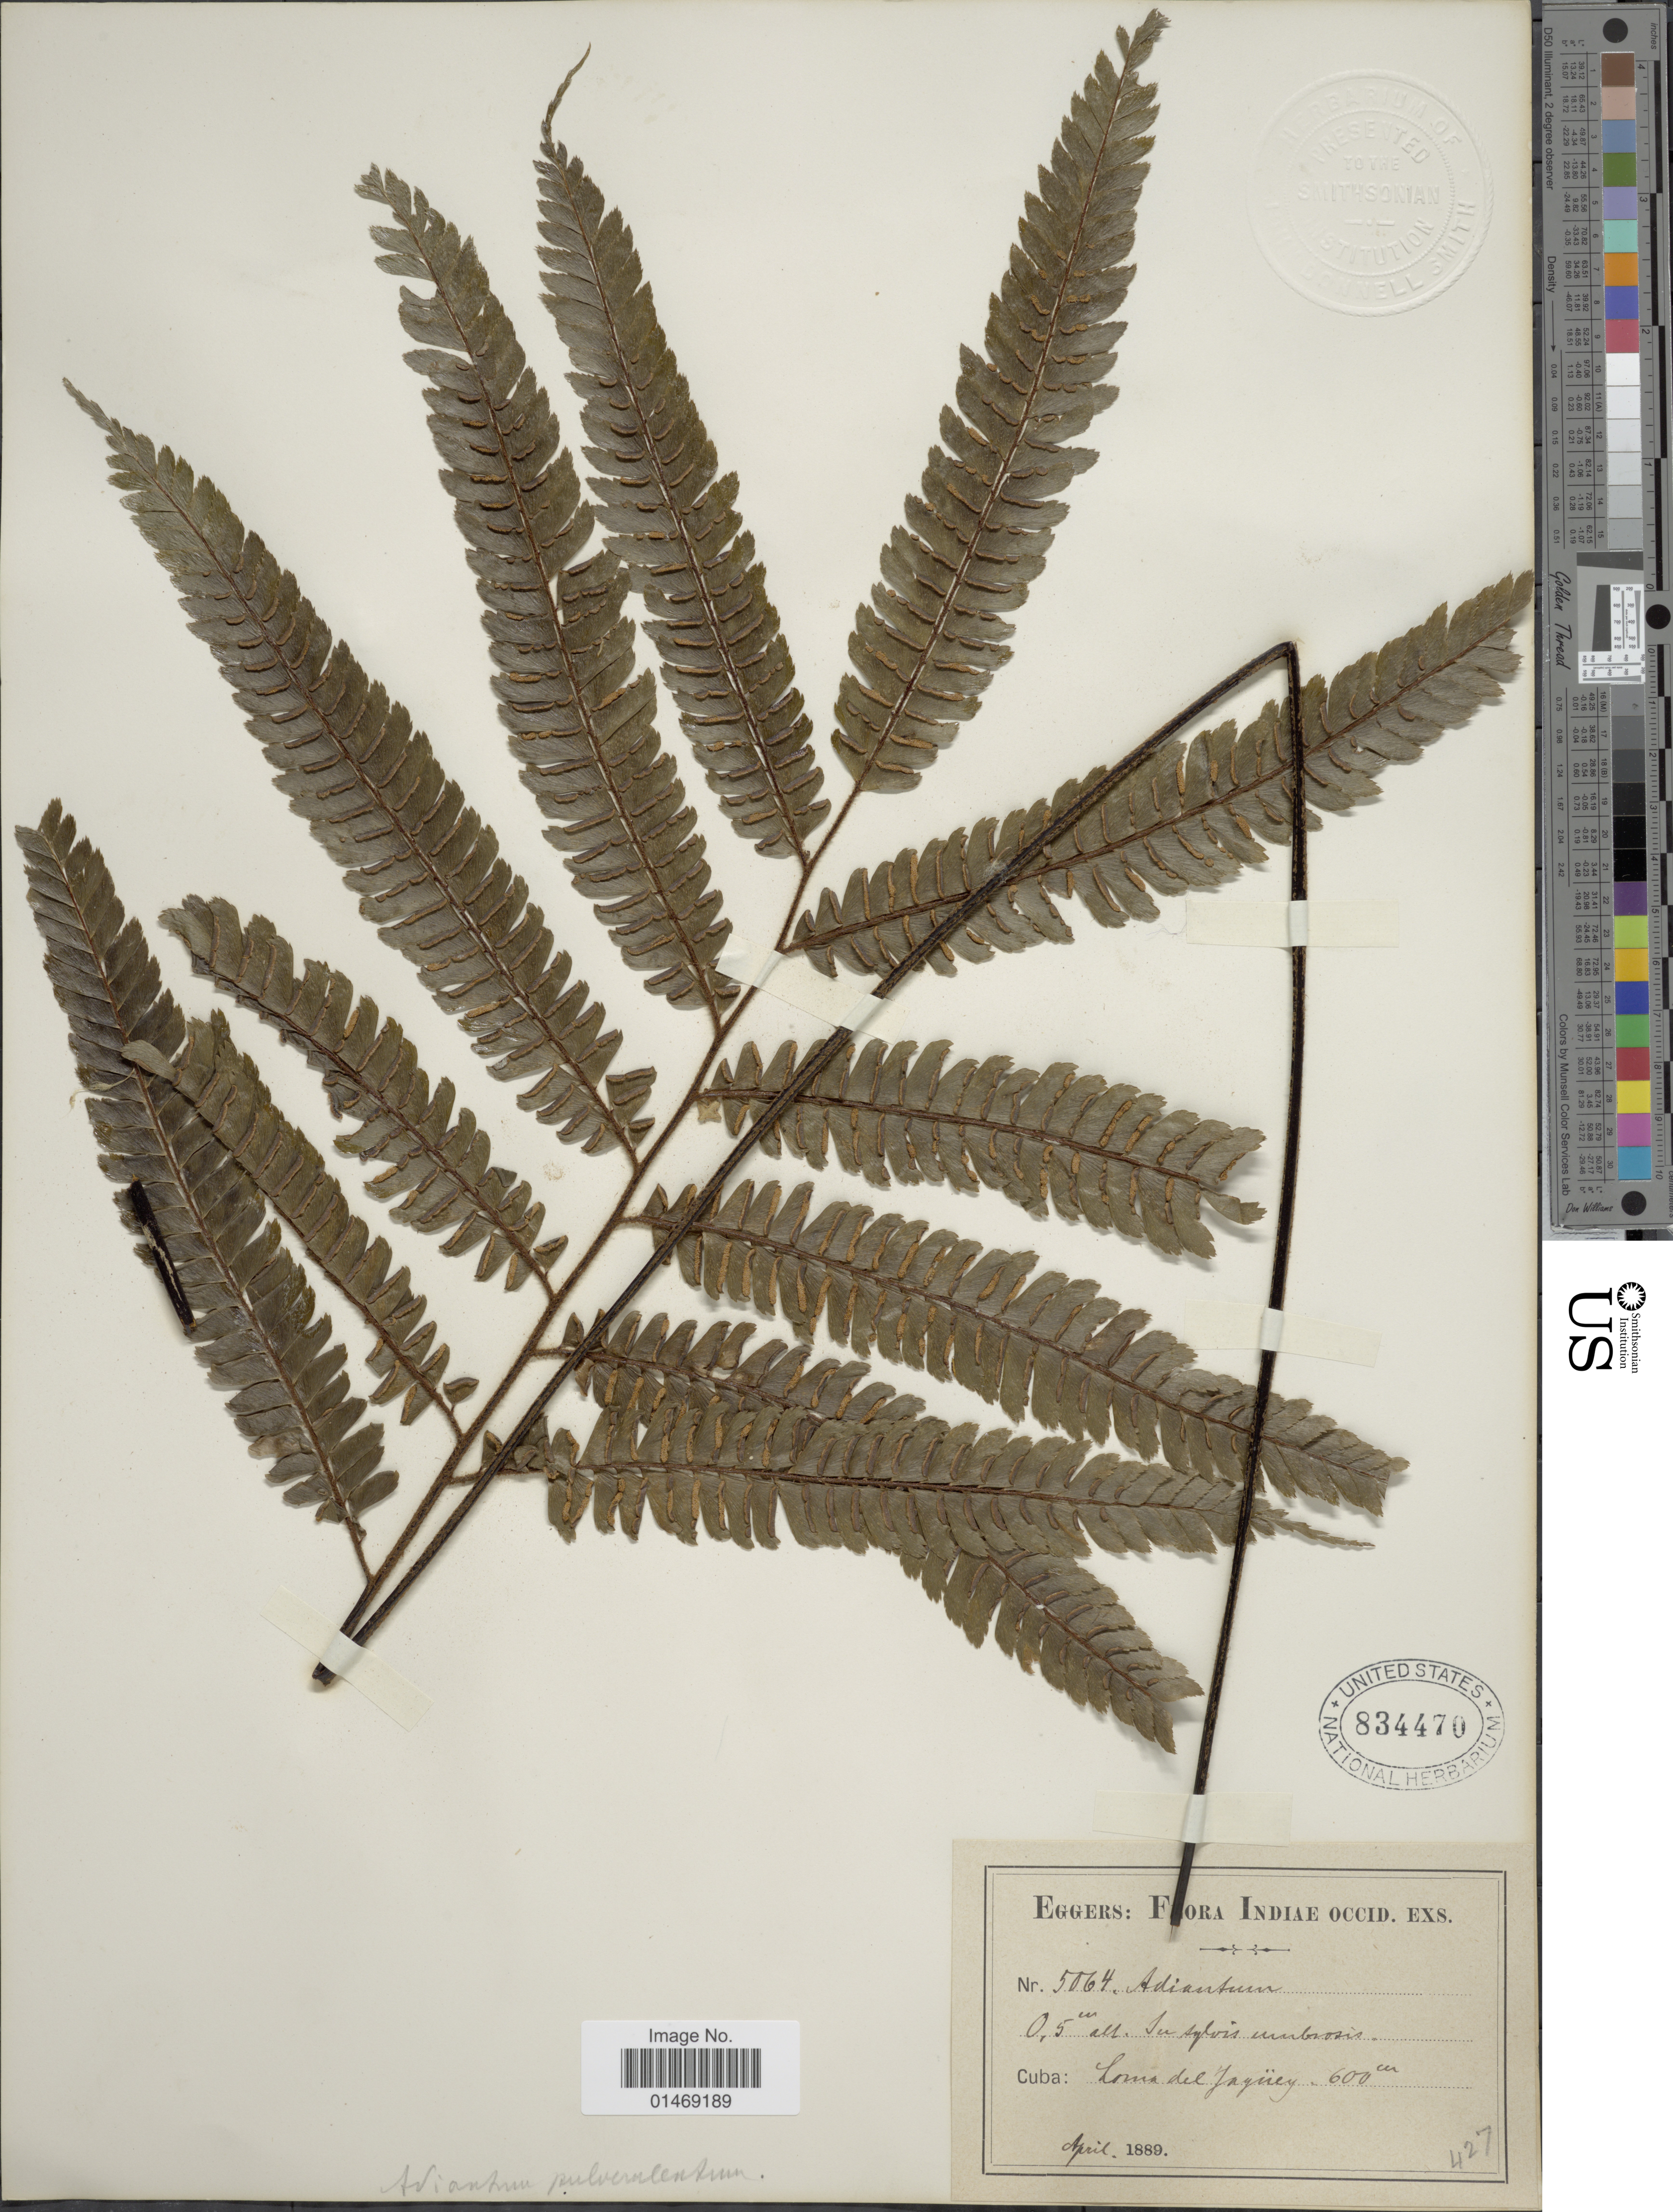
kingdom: Plantae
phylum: Tracheophyta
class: Polypodiopsida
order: Polypodiales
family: Pteridaceae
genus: Adiantum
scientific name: Adiantum pulverulentum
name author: L.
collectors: -. Eggers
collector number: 5064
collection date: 1889-04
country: Cuba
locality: Indiae Occid, Loma del Jagüey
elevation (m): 600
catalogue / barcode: US 834470